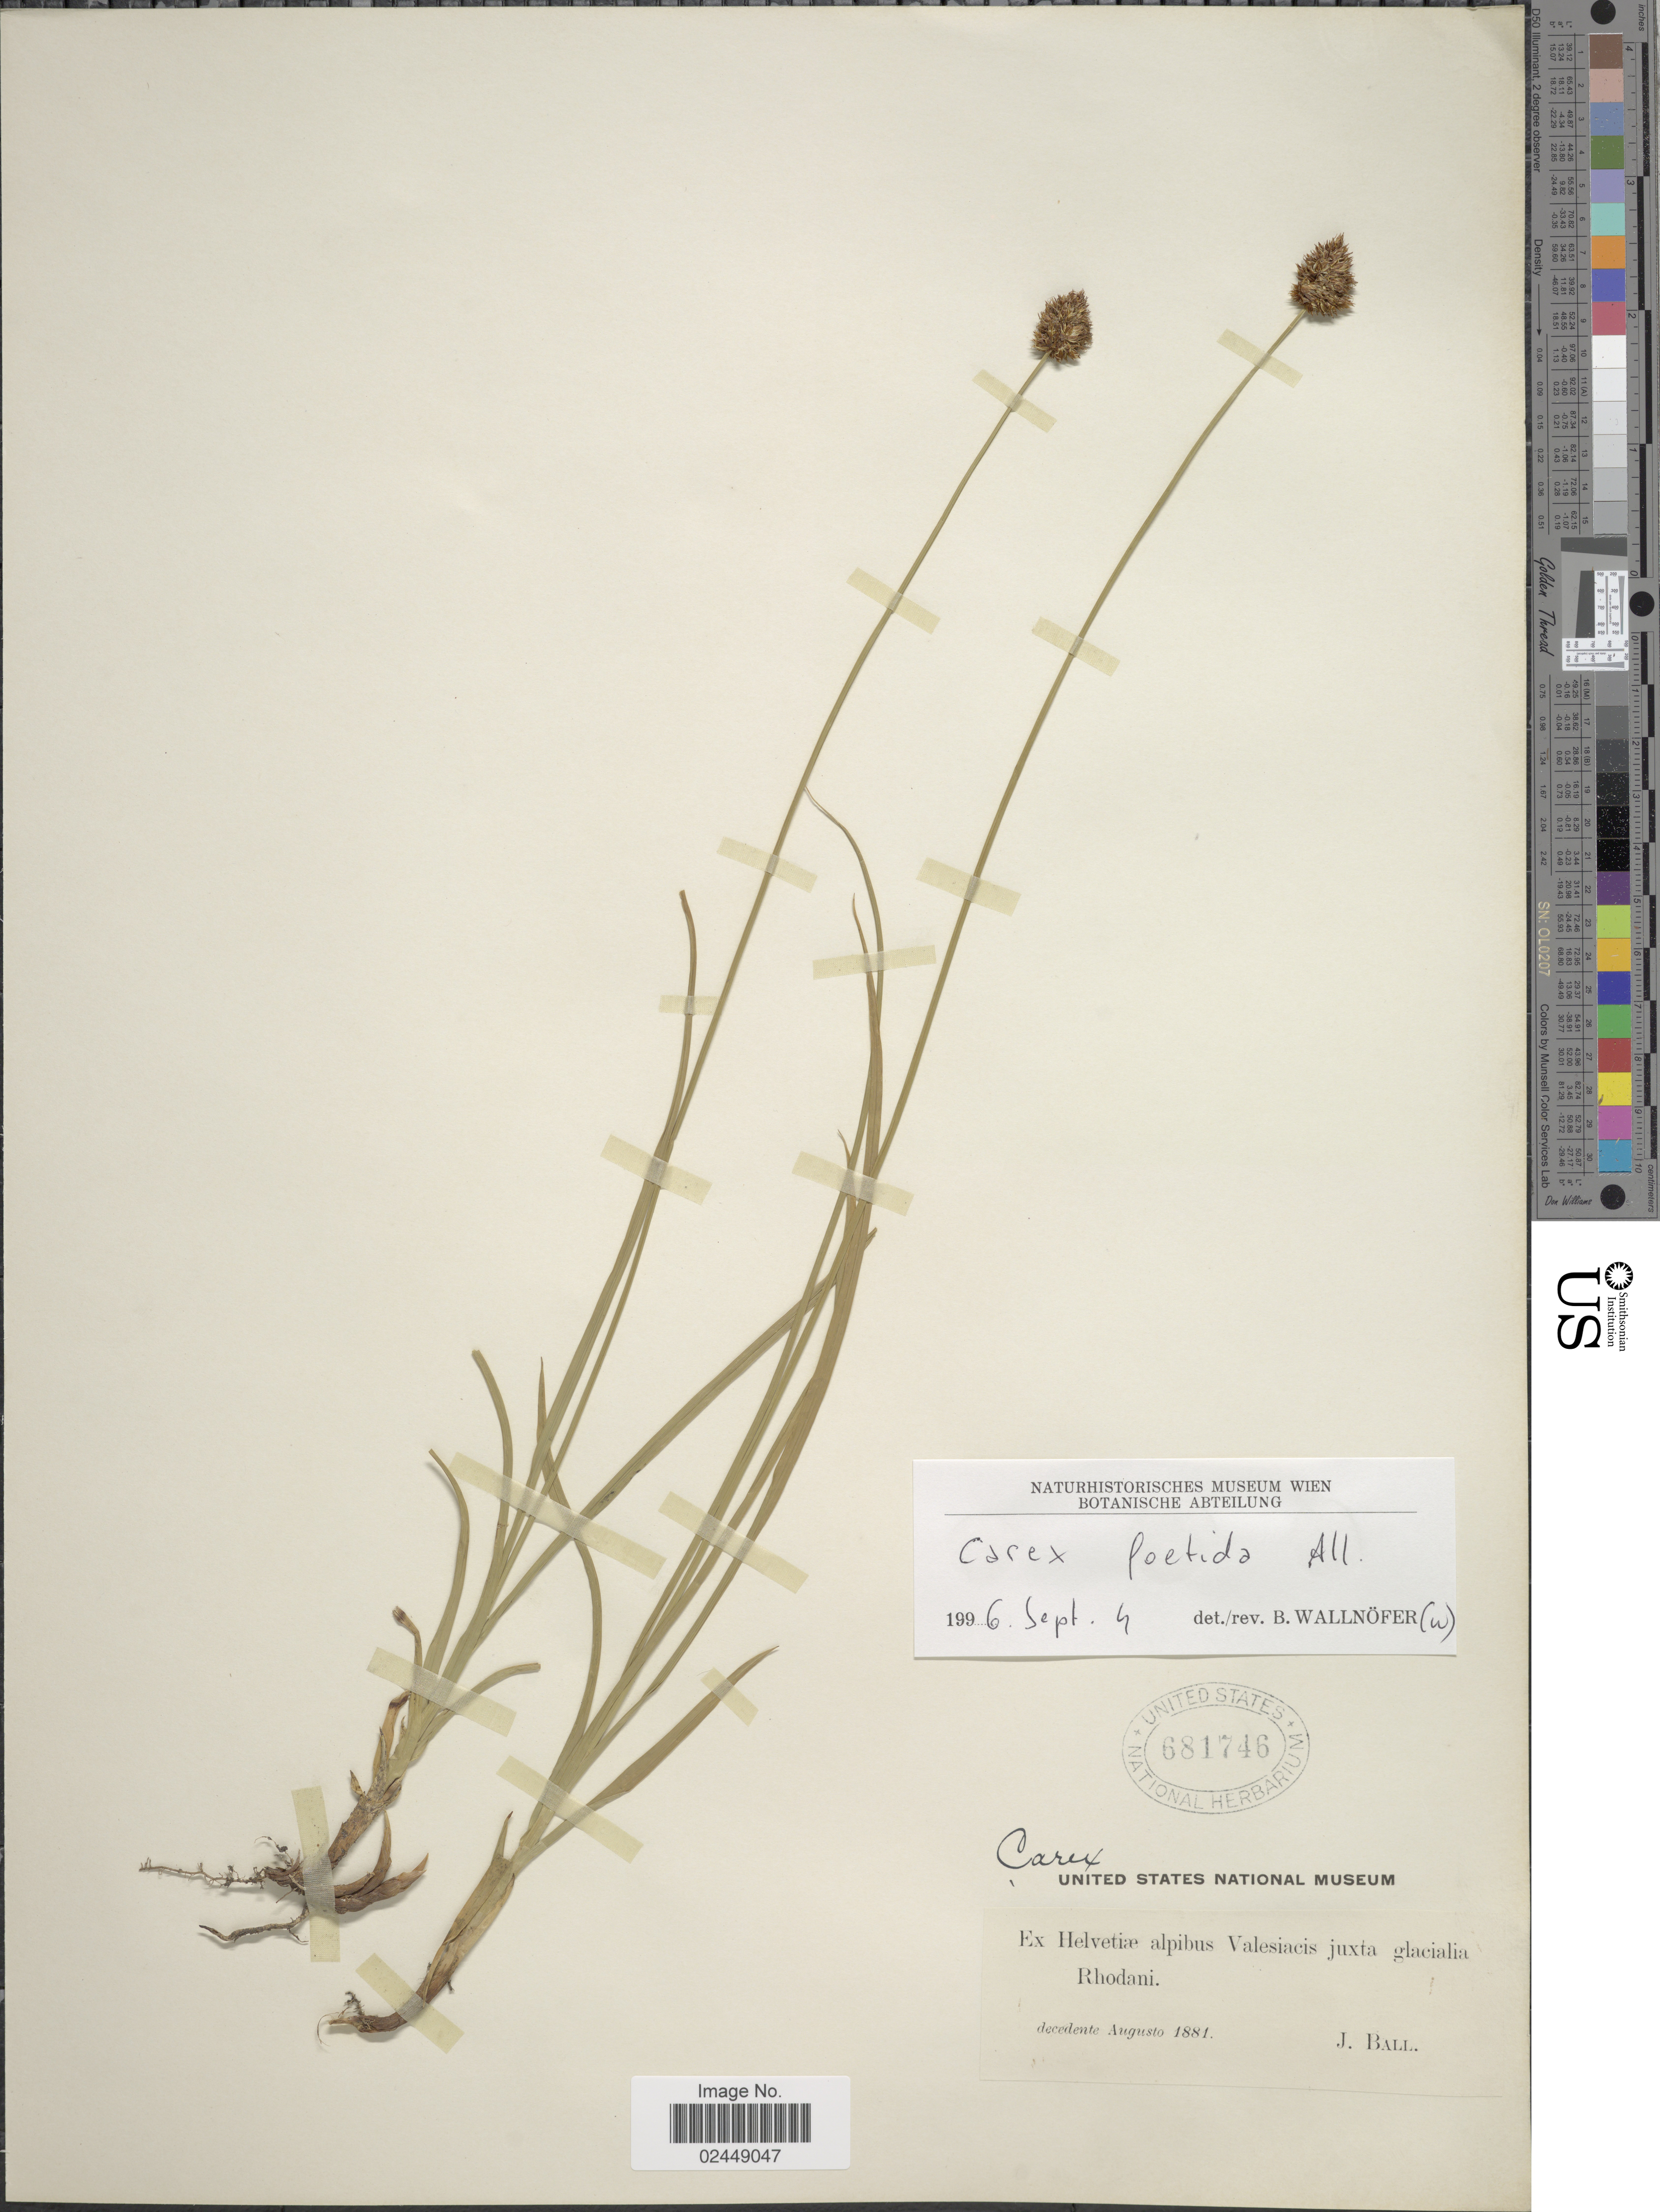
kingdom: Plantae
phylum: Tracheophyta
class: Liliopsida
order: Poales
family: Cyperaceae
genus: Carex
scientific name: Carex foetida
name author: All.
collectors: J. Ball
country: Switzerland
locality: Helvetiæ alpibus Valesiacis juxta glacialia Rhodani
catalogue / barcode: US 681746